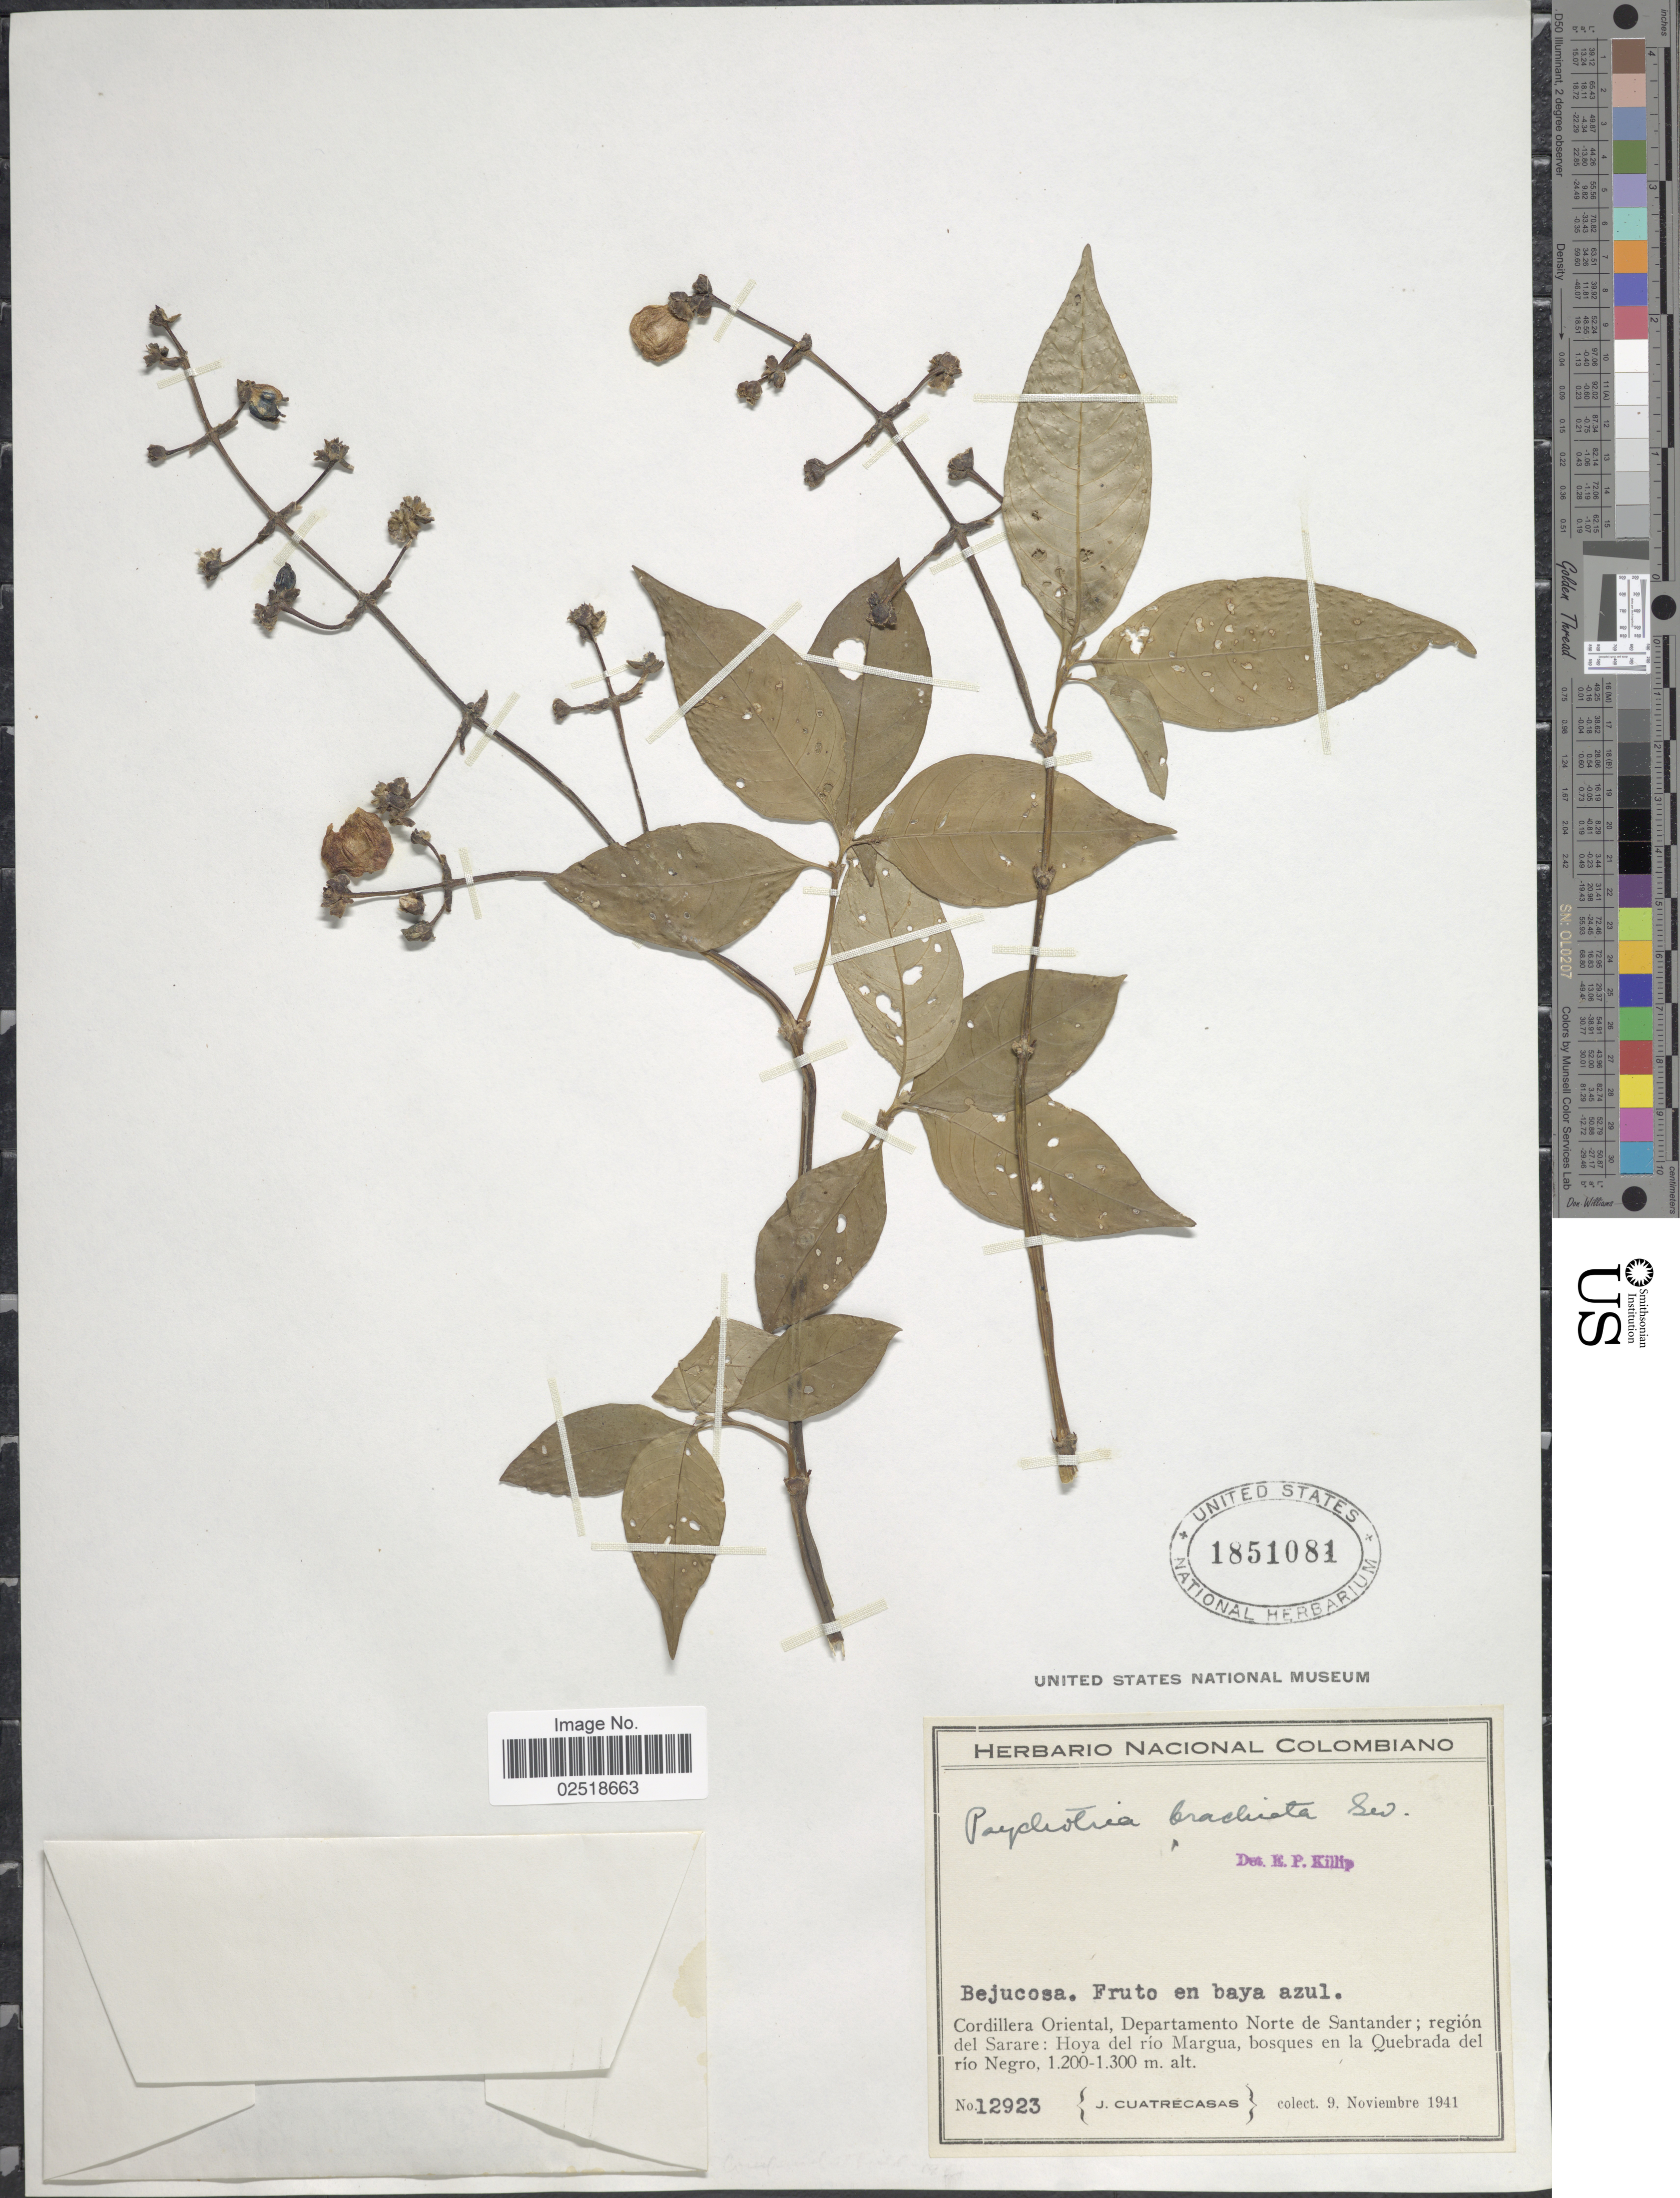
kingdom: Plantae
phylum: Tracheophyta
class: Magnoliopsida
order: Gentianales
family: Rubiaceae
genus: Psychotria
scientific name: Psychotria caerulea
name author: Ruiz & Pav.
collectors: J. Cuatrecasas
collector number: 12923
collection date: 1941-11-09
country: Colombia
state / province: Norte de Santander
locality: Cordillera Oriental, Departamento Norte de Santander; región del Sarare: Hoya del río Margua, bosque en la Quebrada del río Negro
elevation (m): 1200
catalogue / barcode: US 1851081